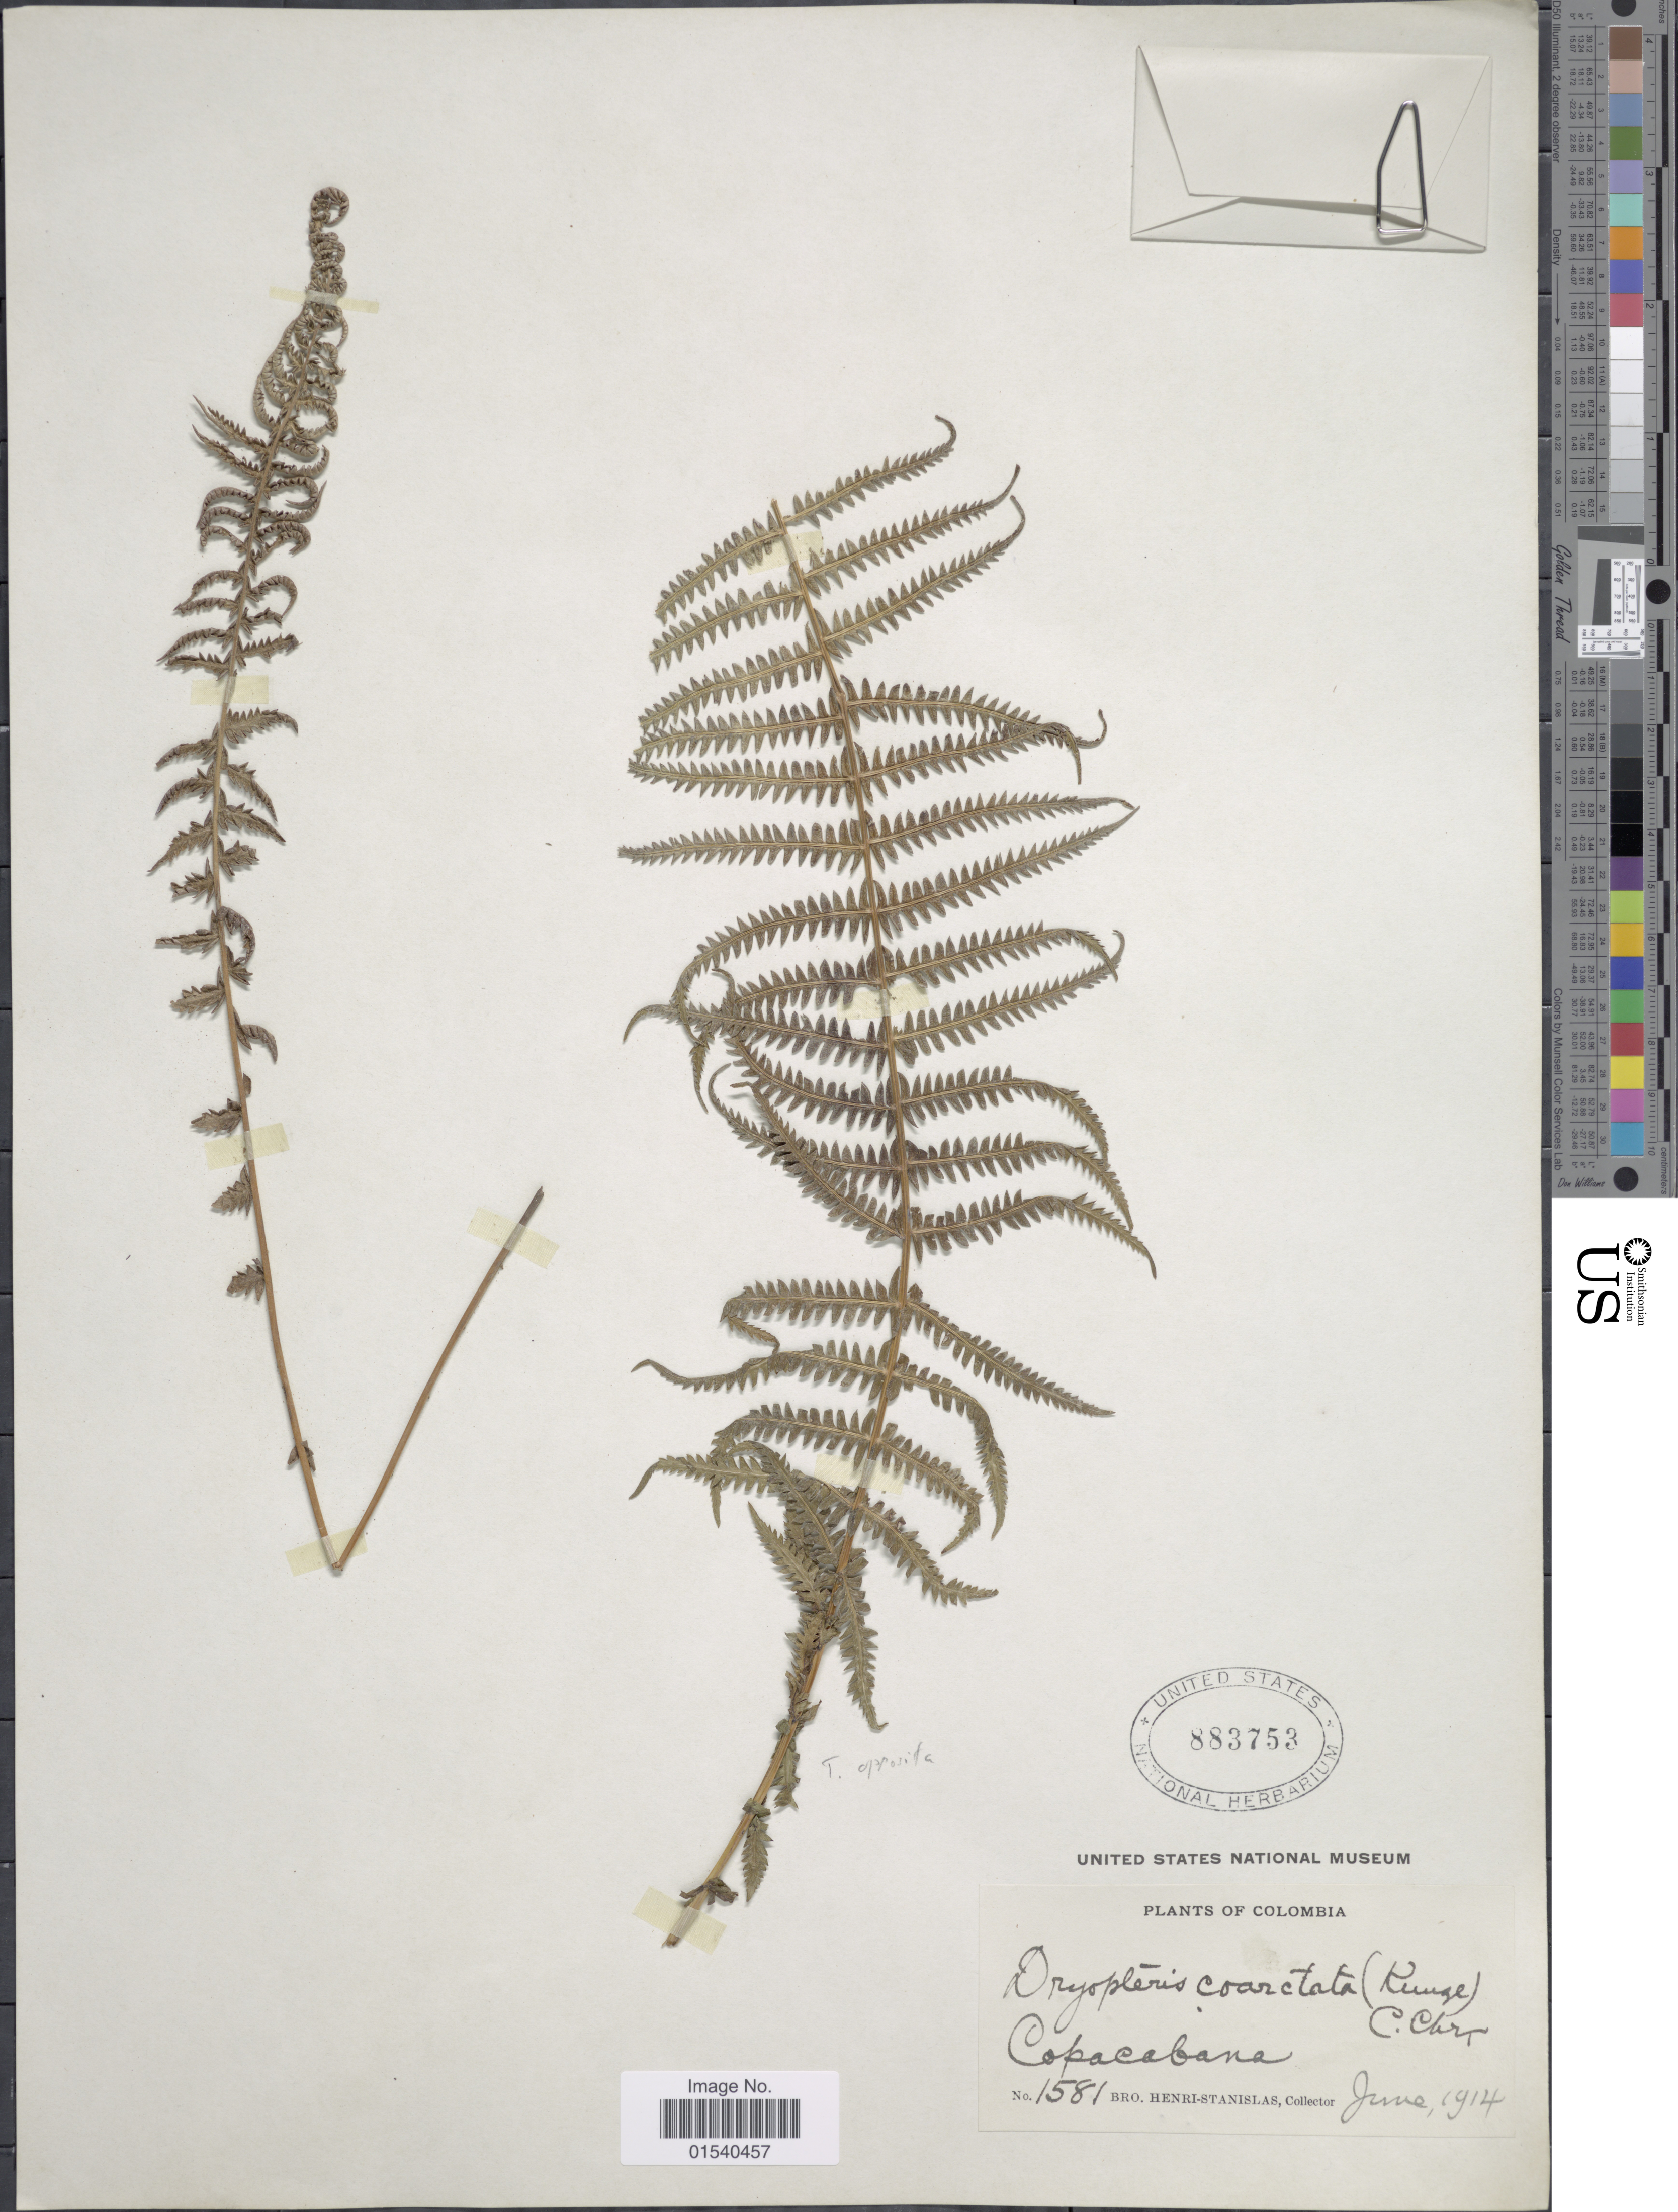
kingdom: Plantae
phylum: Tracheophyta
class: Polypodiopsida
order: Polypodiales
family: Thelypteridaceae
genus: Amauropelta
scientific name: Amauropelta opposita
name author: (Vahl) Pic. Serm.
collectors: Henri-Stanislas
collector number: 1581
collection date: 1914-06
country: Colombia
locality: Copacabana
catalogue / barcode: US 883753